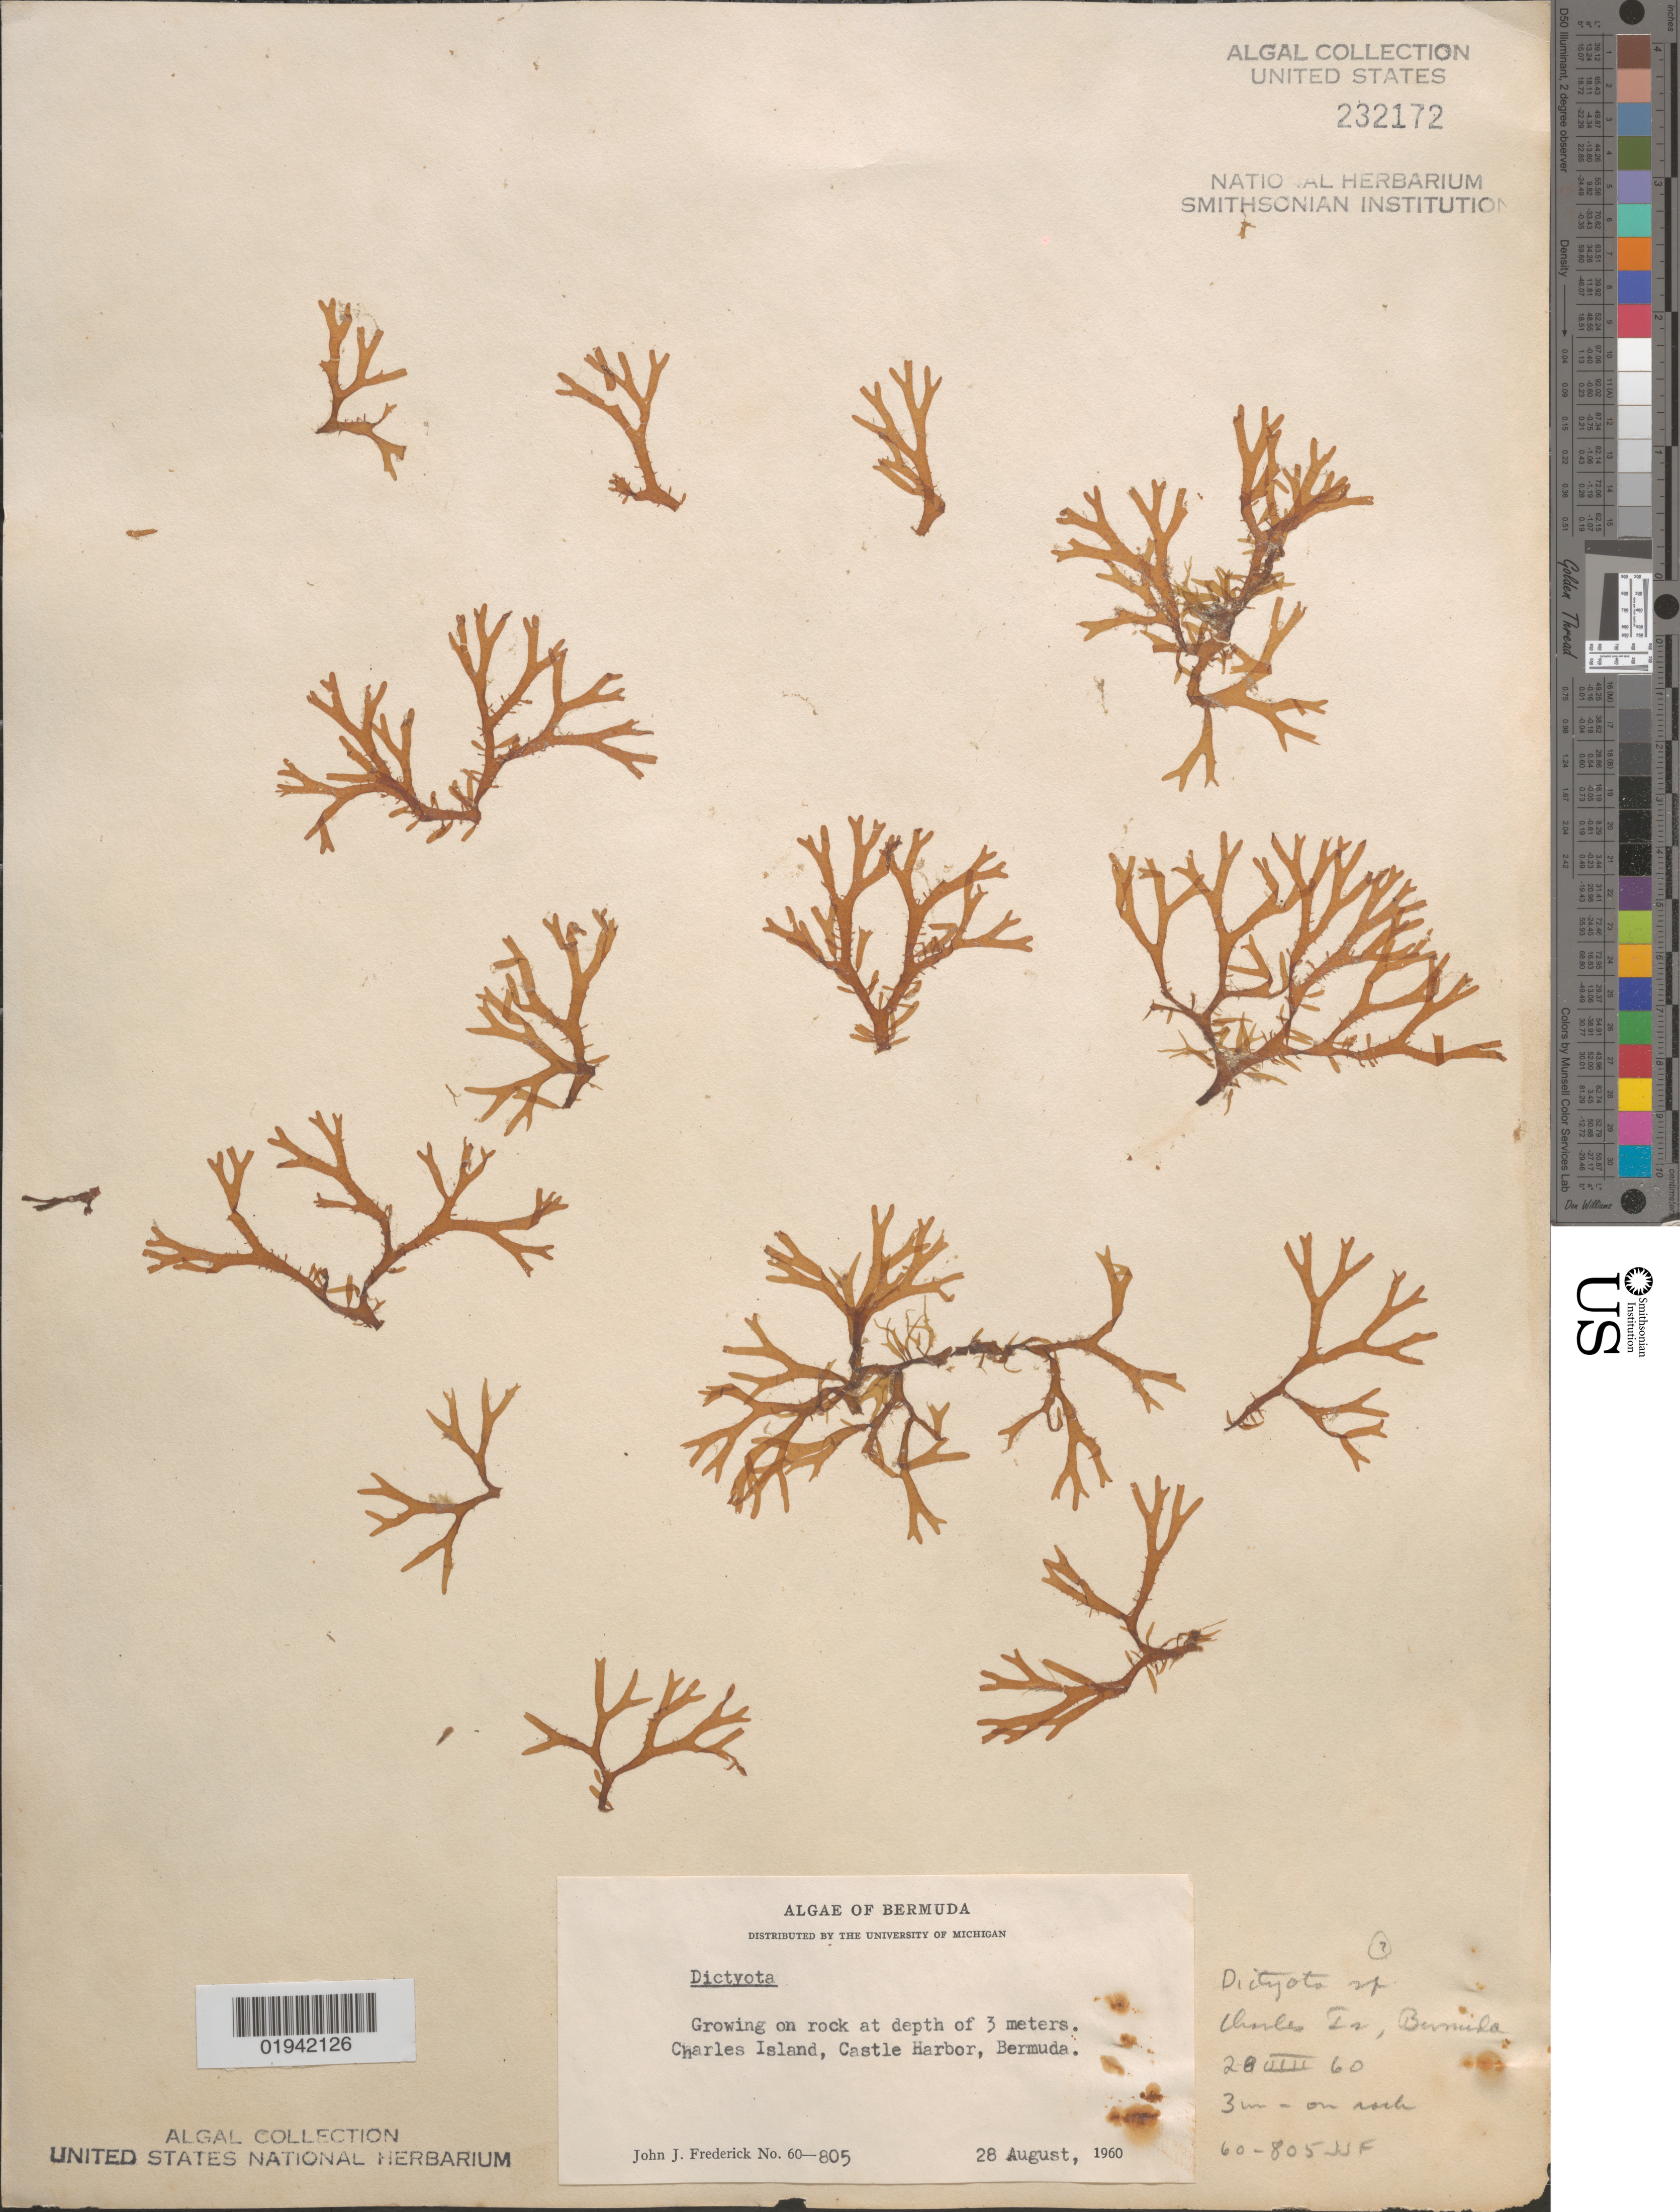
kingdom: Chromista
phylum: Ochrophyta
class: Phaeophyceae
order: Dictyotales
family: Dictyotaceae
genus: Dictyota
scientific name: Dictyota sp.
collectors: J. Frederick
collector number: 60-805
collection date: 1960-08-28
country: Bermuda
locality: Charles Island, Castle Harbor.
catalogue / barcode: US 232172